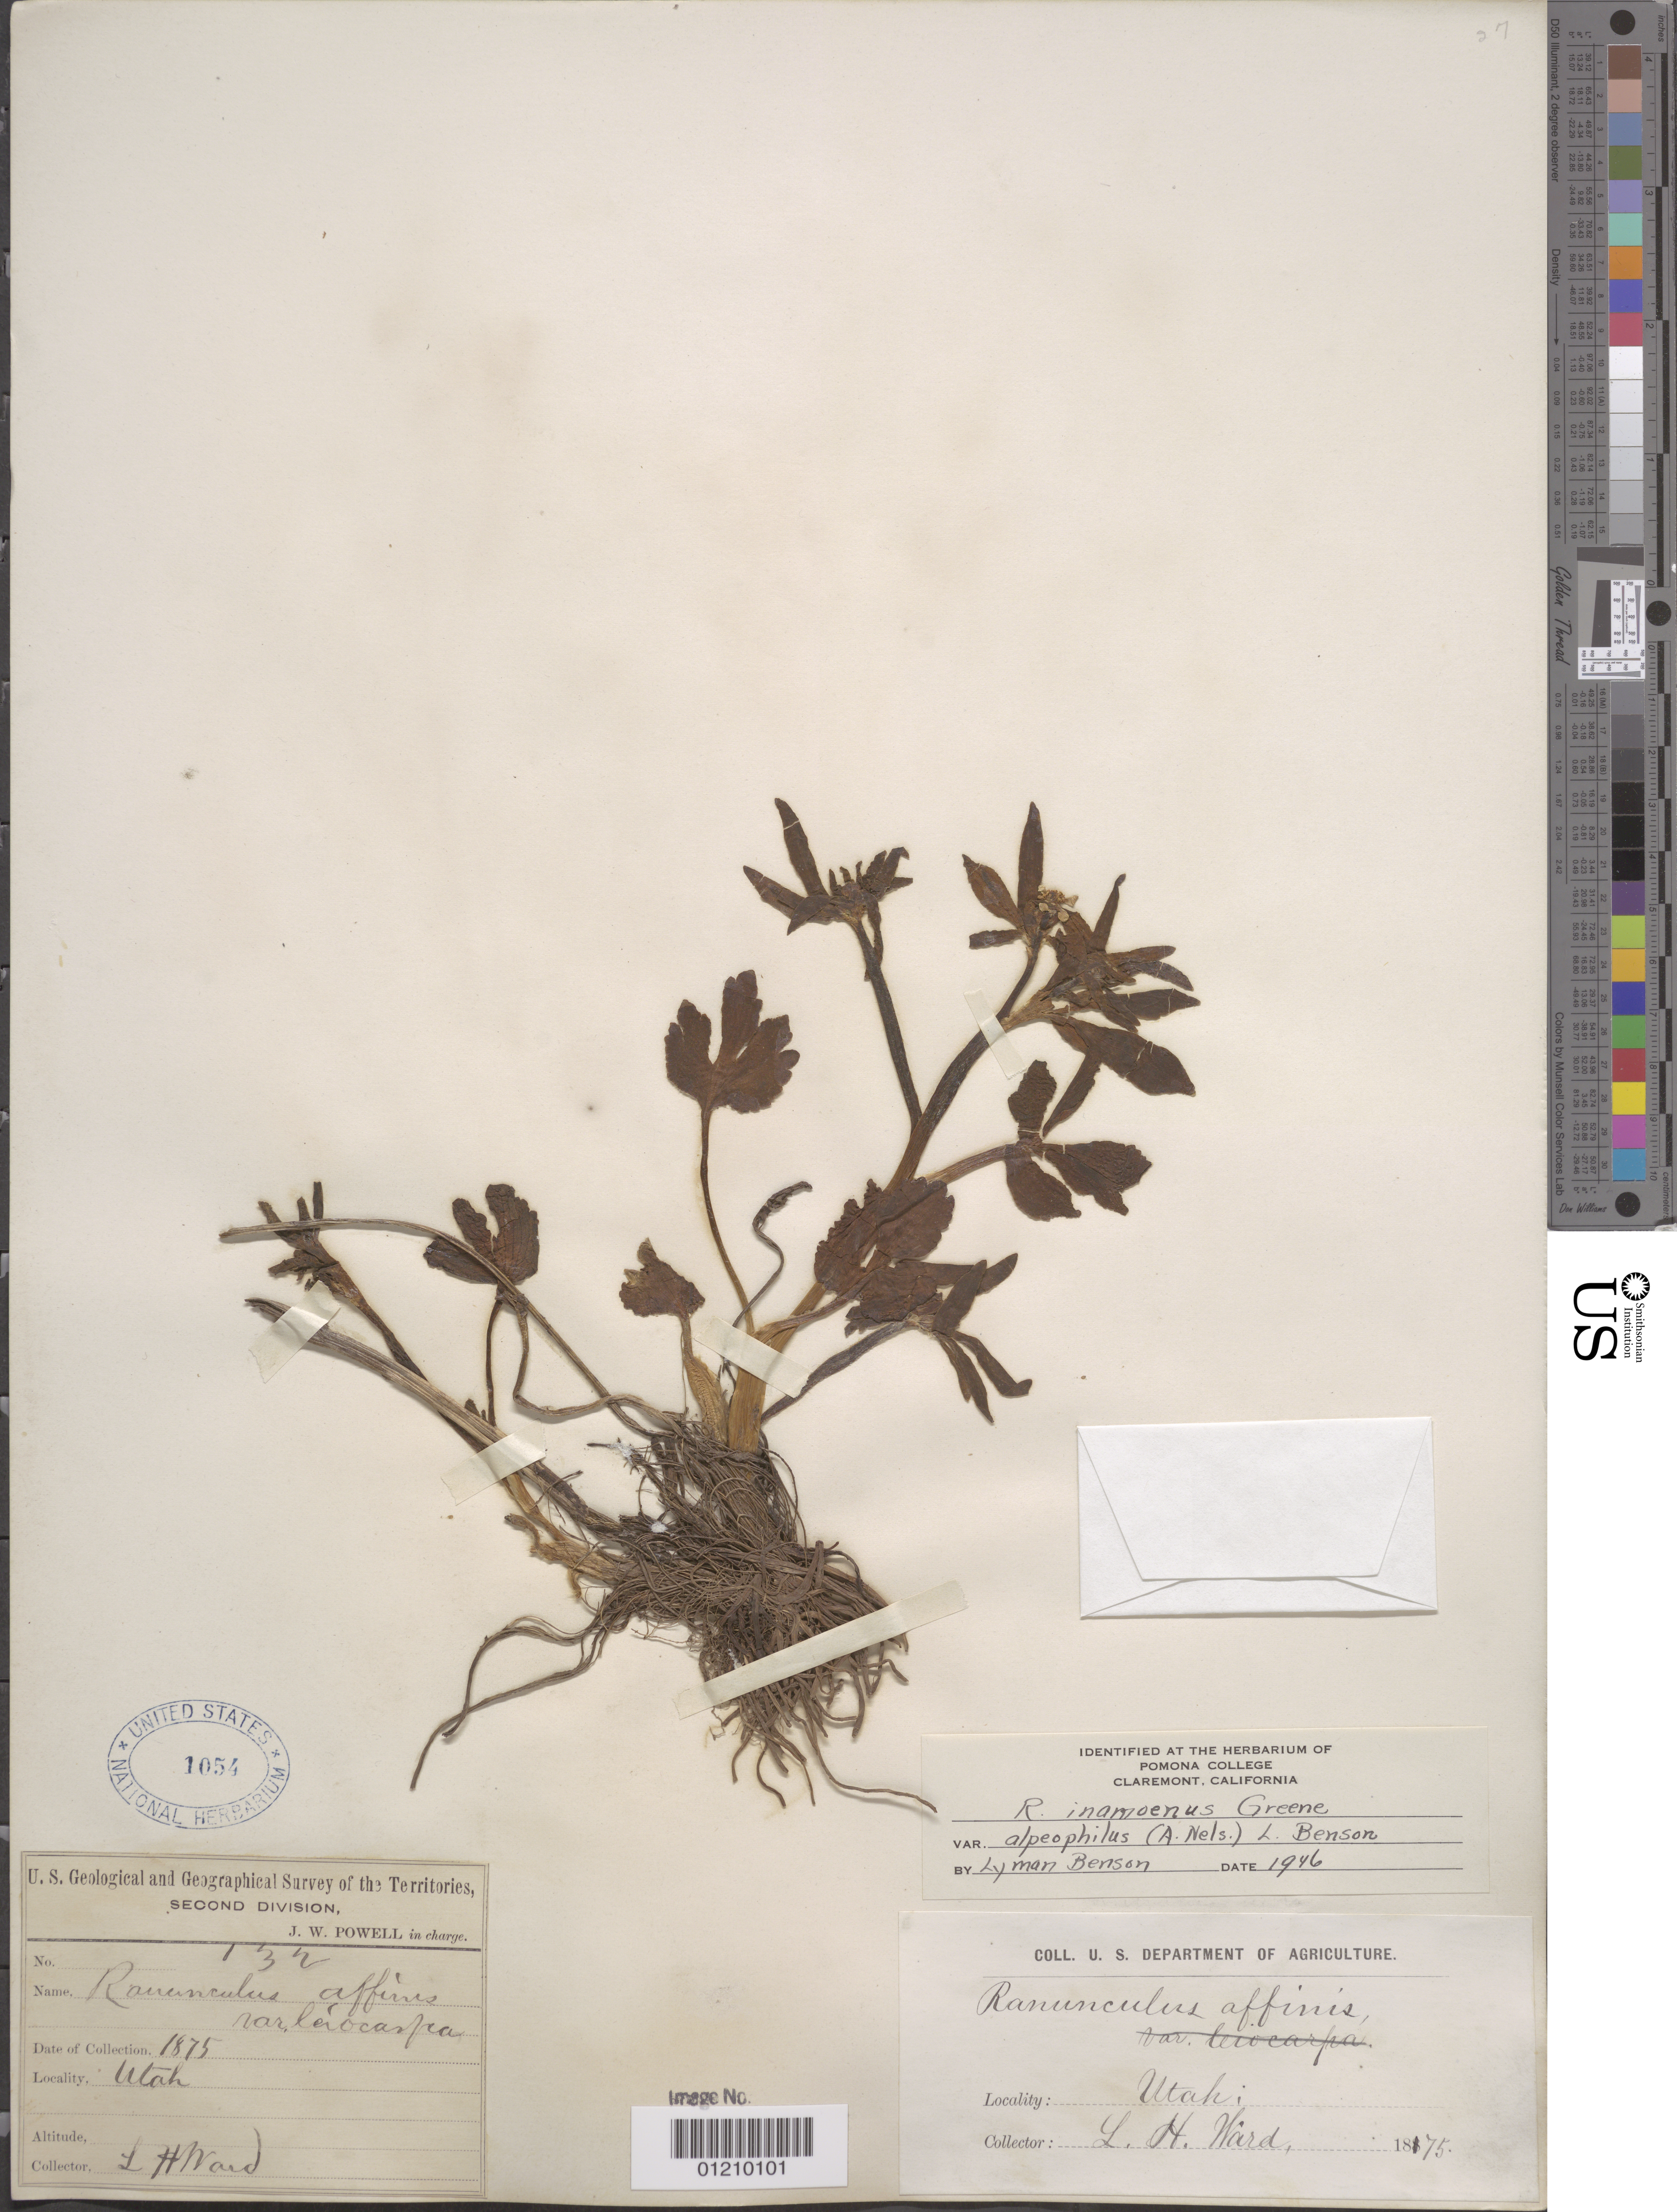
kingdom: Plantae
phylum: Tracheophyta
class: Magnoliopsida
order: Ranunculales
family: Ranunculaceae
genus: Ranunculus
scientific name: Ranunculus inamoenus var. alpeophilus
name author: (A. Nelson) L.D. Benson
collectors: L. F. Ward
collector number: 132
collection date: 1875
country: United States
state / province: Utah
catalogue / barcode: US 1054